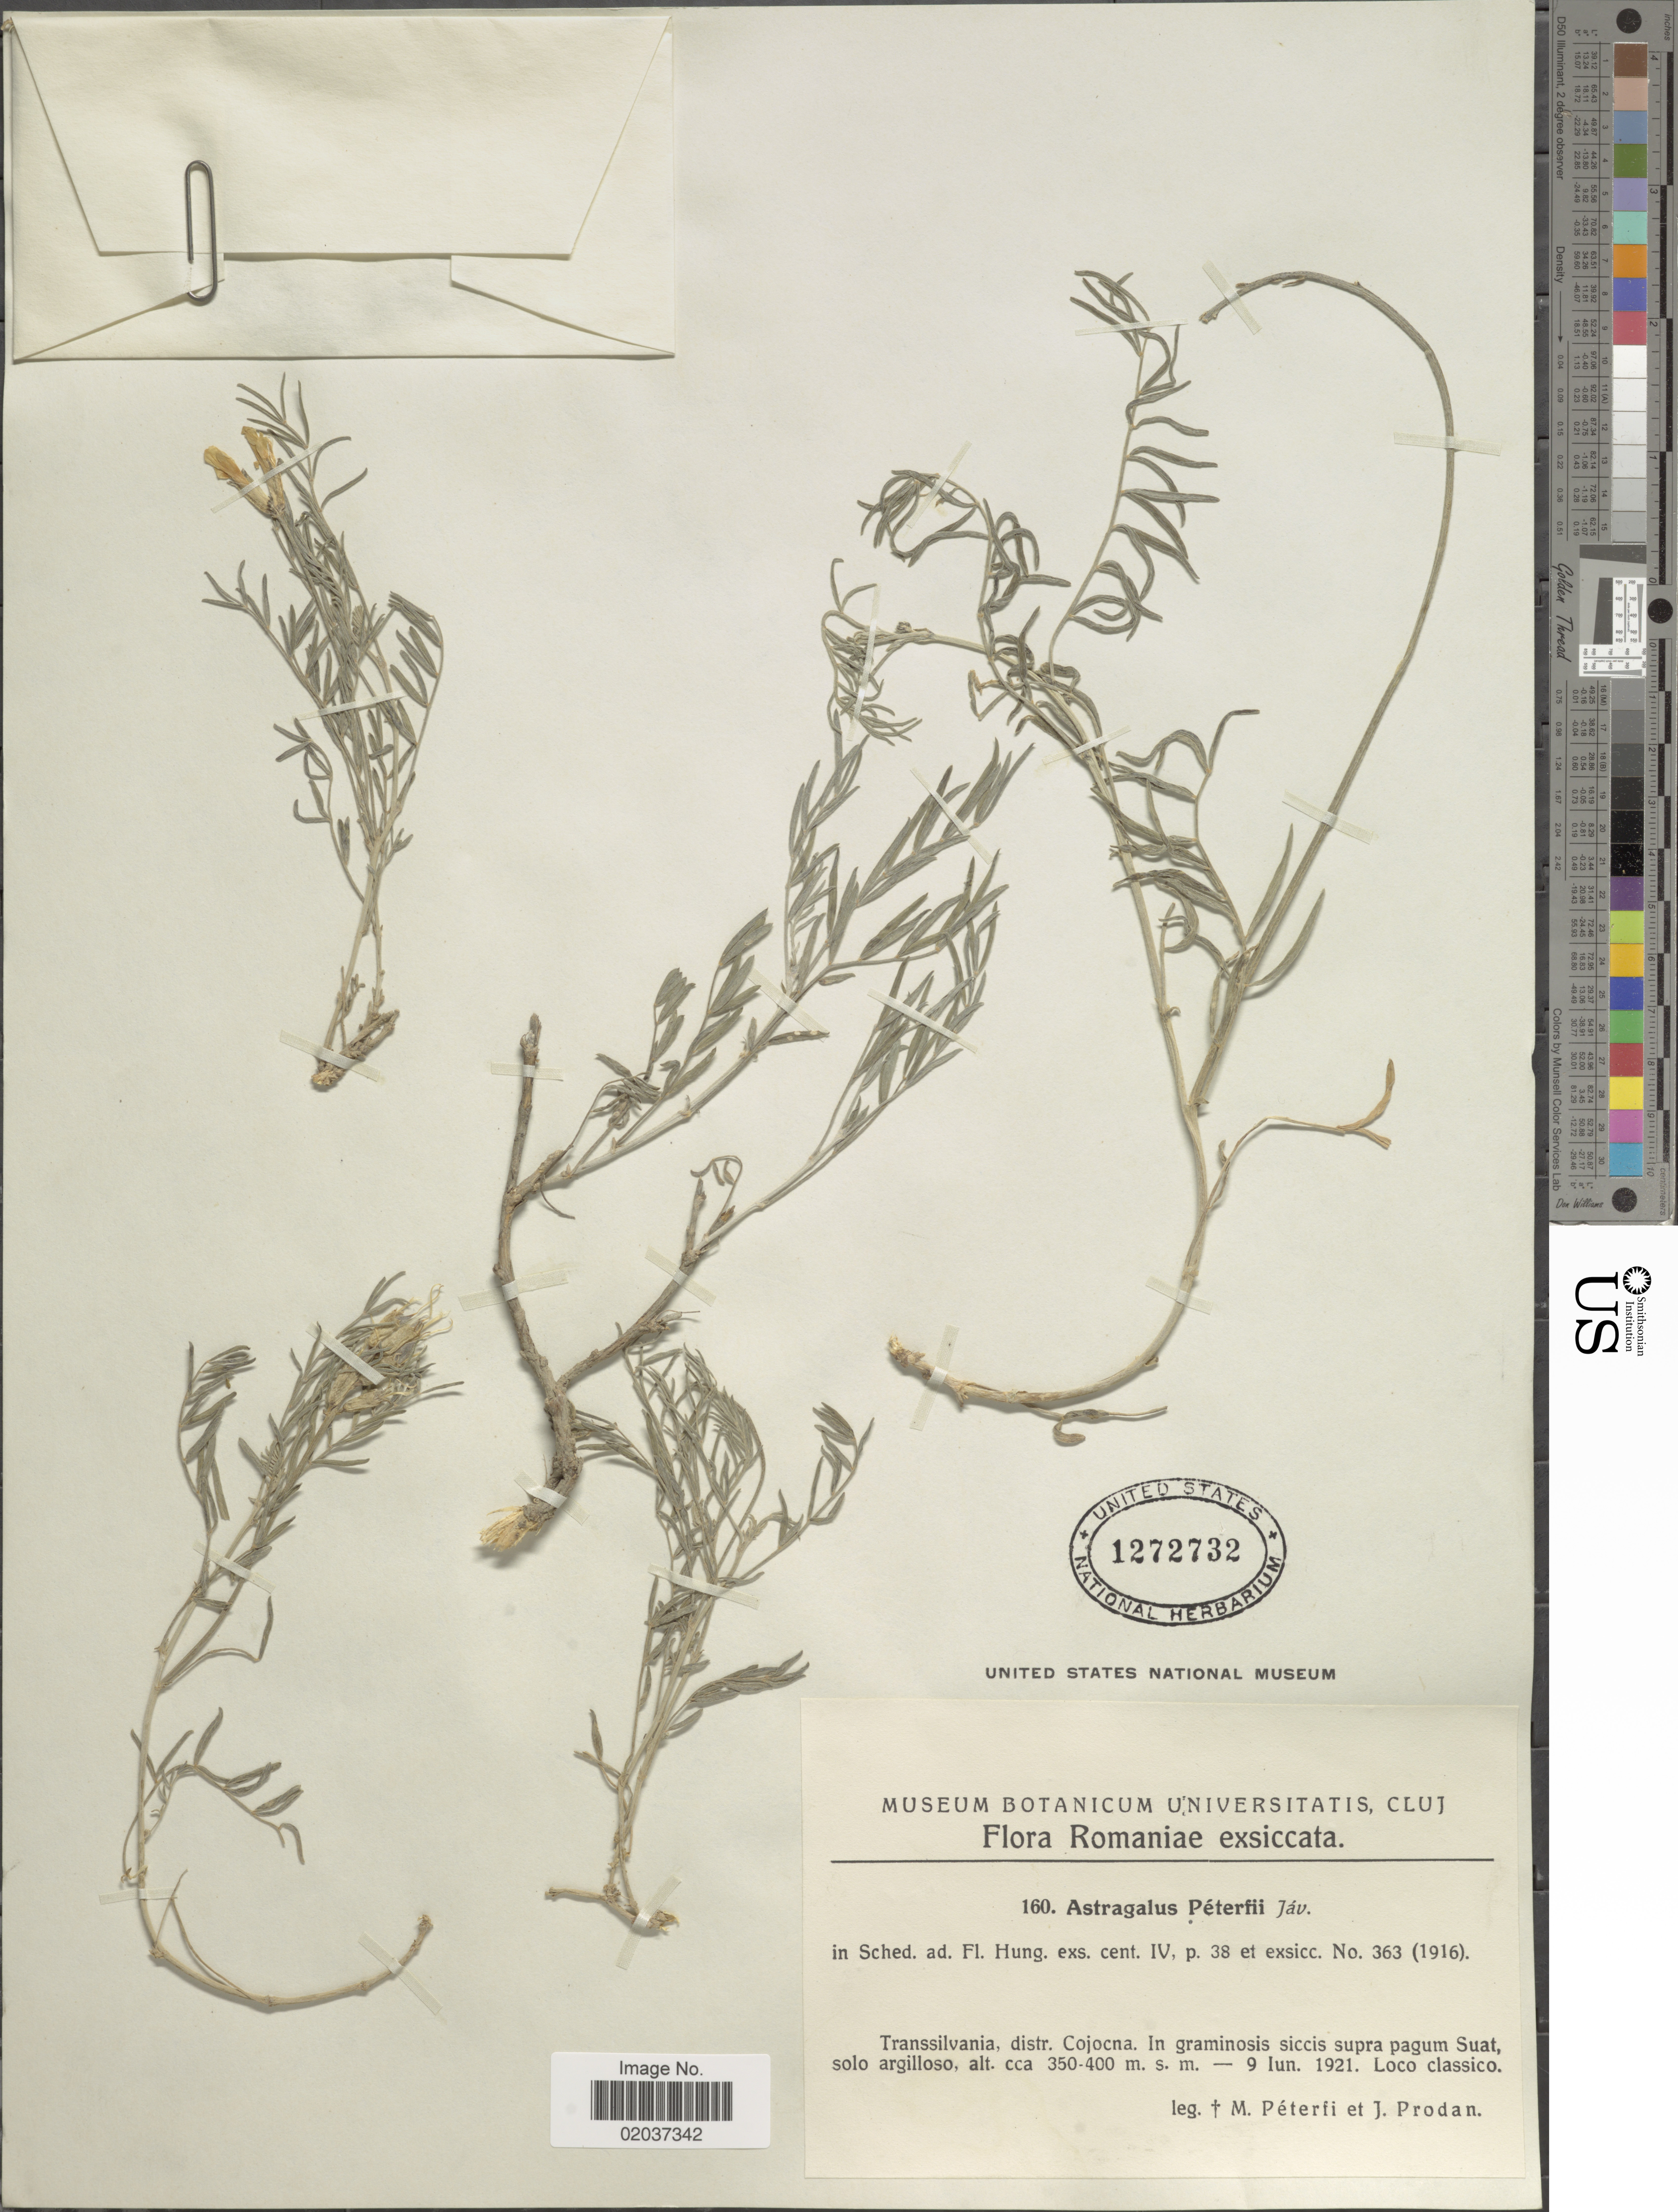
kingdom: Plantae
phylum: Tracheophyta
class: Magnoliopsida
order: Fabales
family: Fabaceae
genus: Astragalus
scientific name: Astragalus peterfii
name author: Jáv.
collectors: M. Péterfi & J. Prodan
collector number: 160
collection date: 1921-06-09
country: Romania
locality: Transsilvania, distr. Cojocna, In graminosis sciis supra pagum Suat, solo argilloso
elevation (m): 350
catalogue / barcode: US 1272732